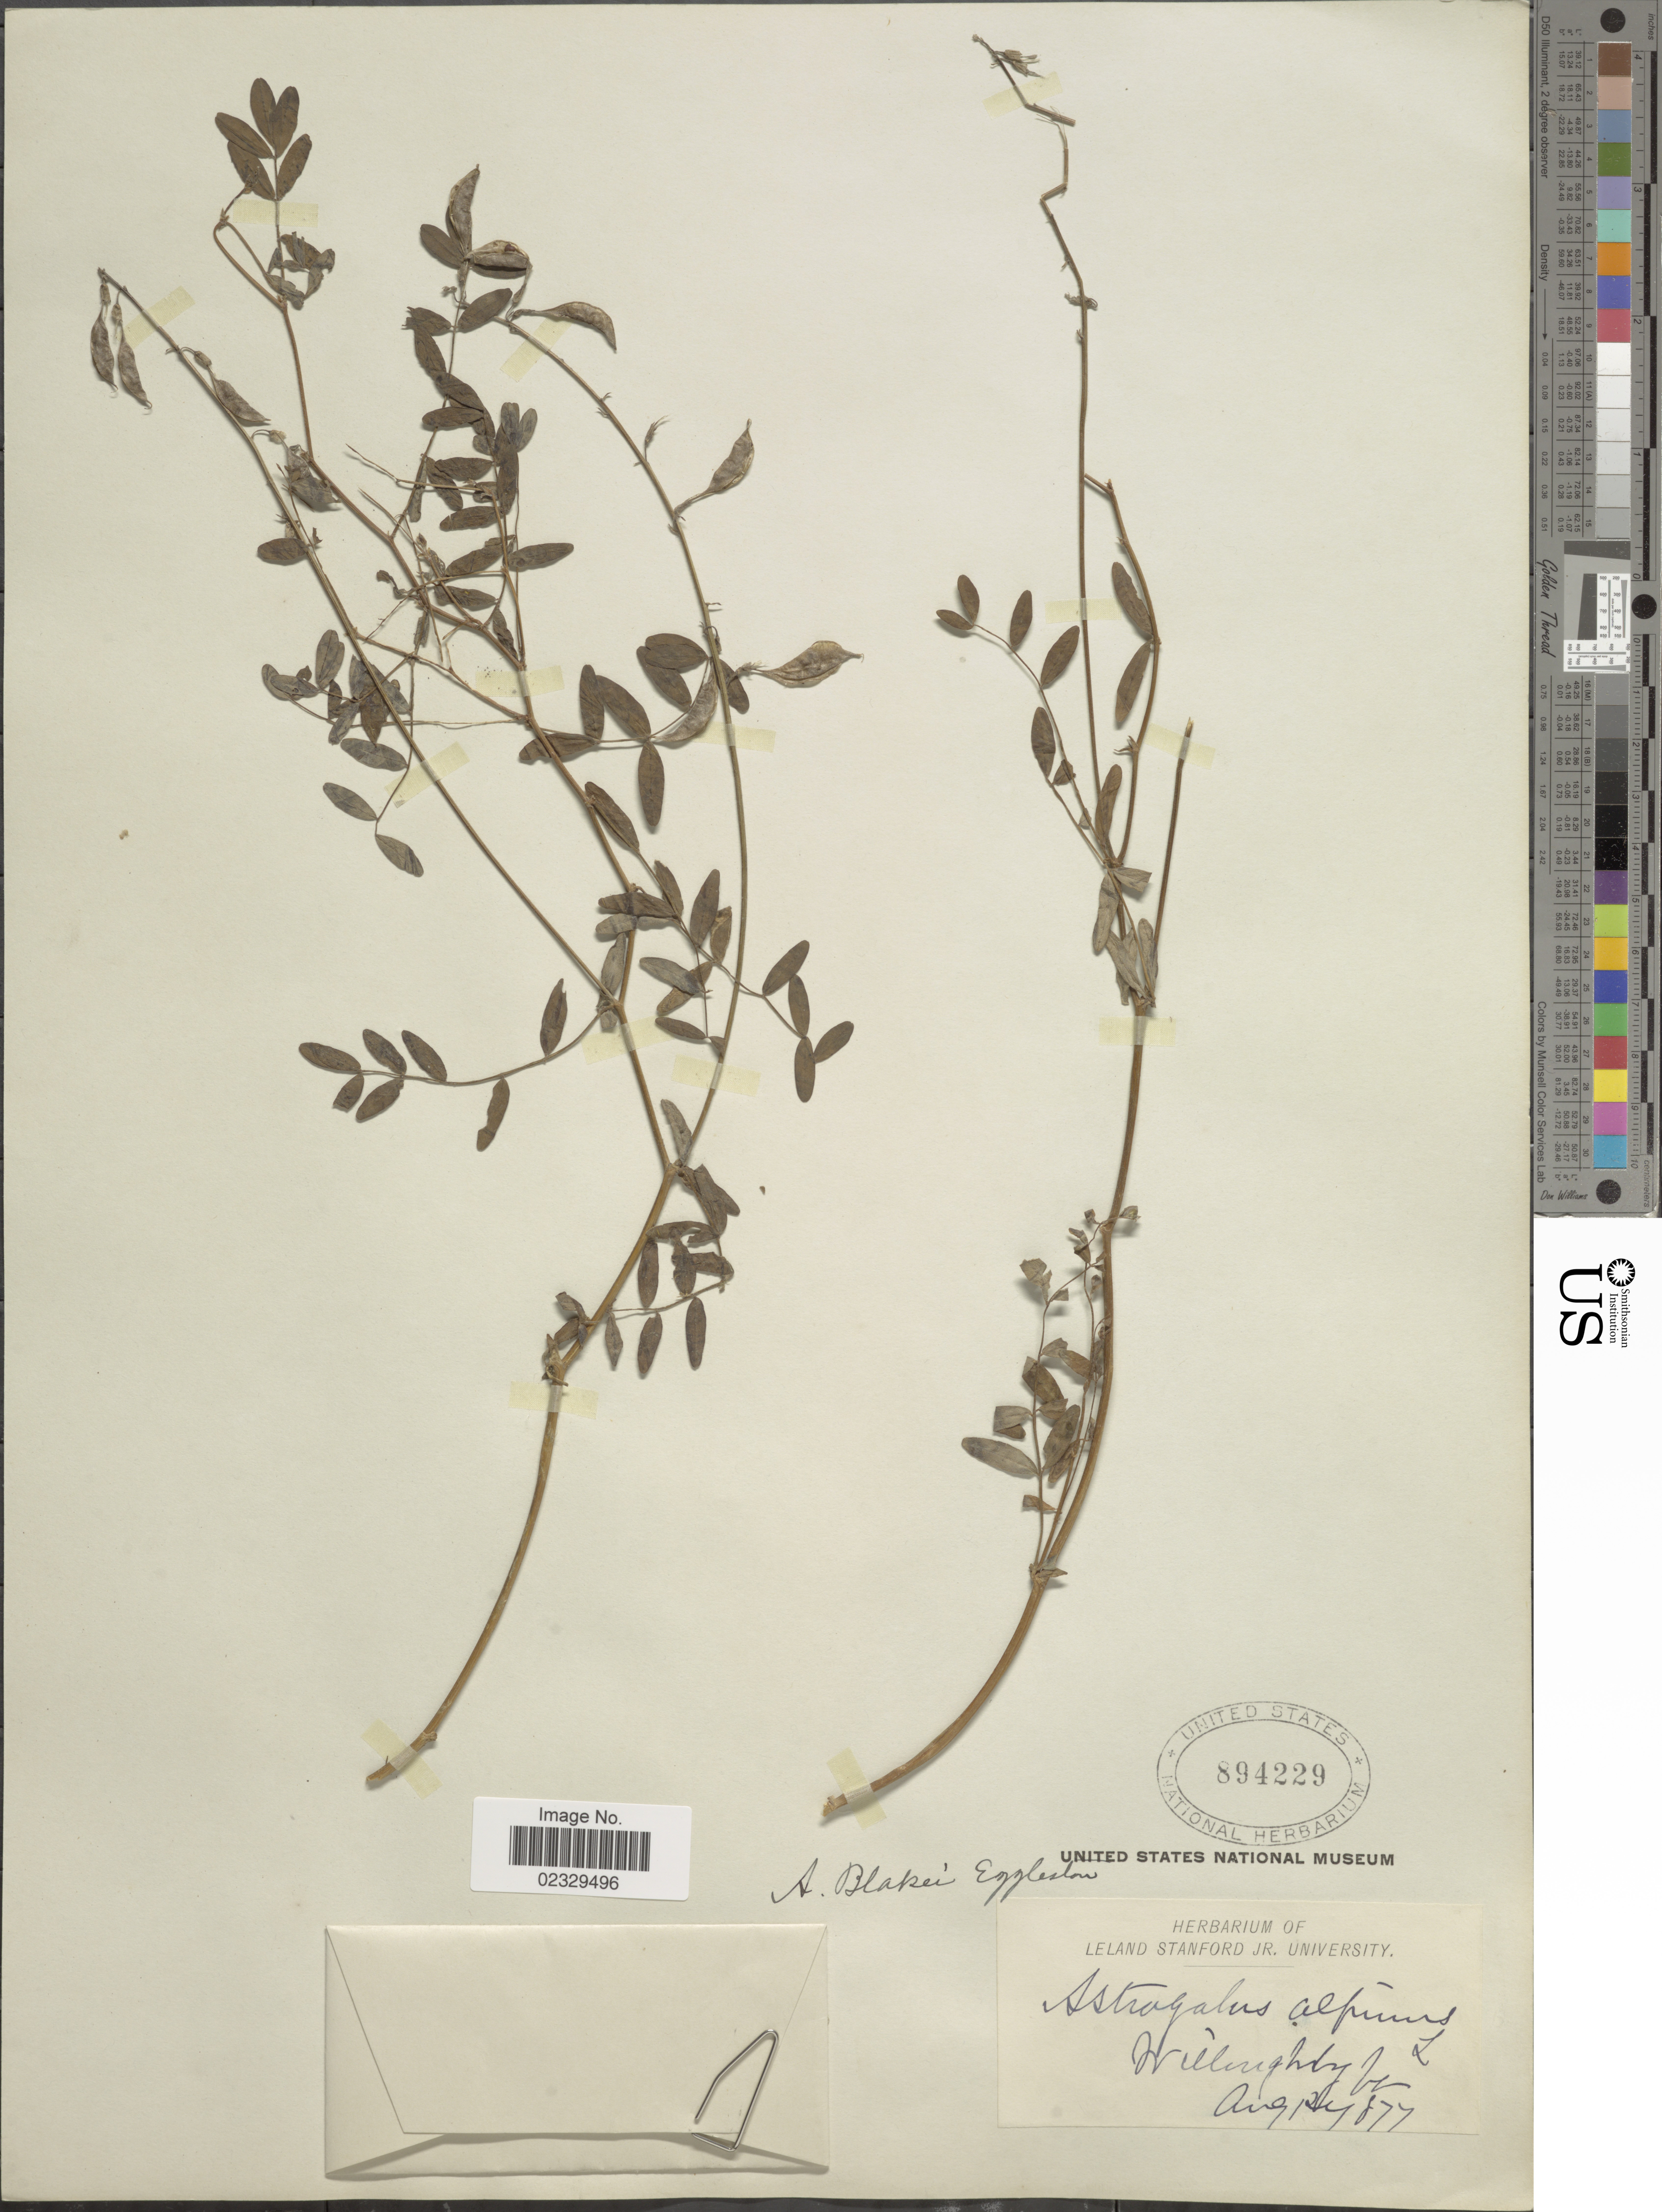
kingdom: Plantae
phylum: Tracheophyta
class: Magnoliopsida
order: Fabales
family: Fabaceae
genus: Astragalus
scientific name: Astragalus blakei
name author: Eggl.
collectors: Ex herb. Leland Standford Jr. University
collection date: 1877-08-01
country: United States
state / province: Vermont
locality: Willoughby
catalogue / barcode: US 894229